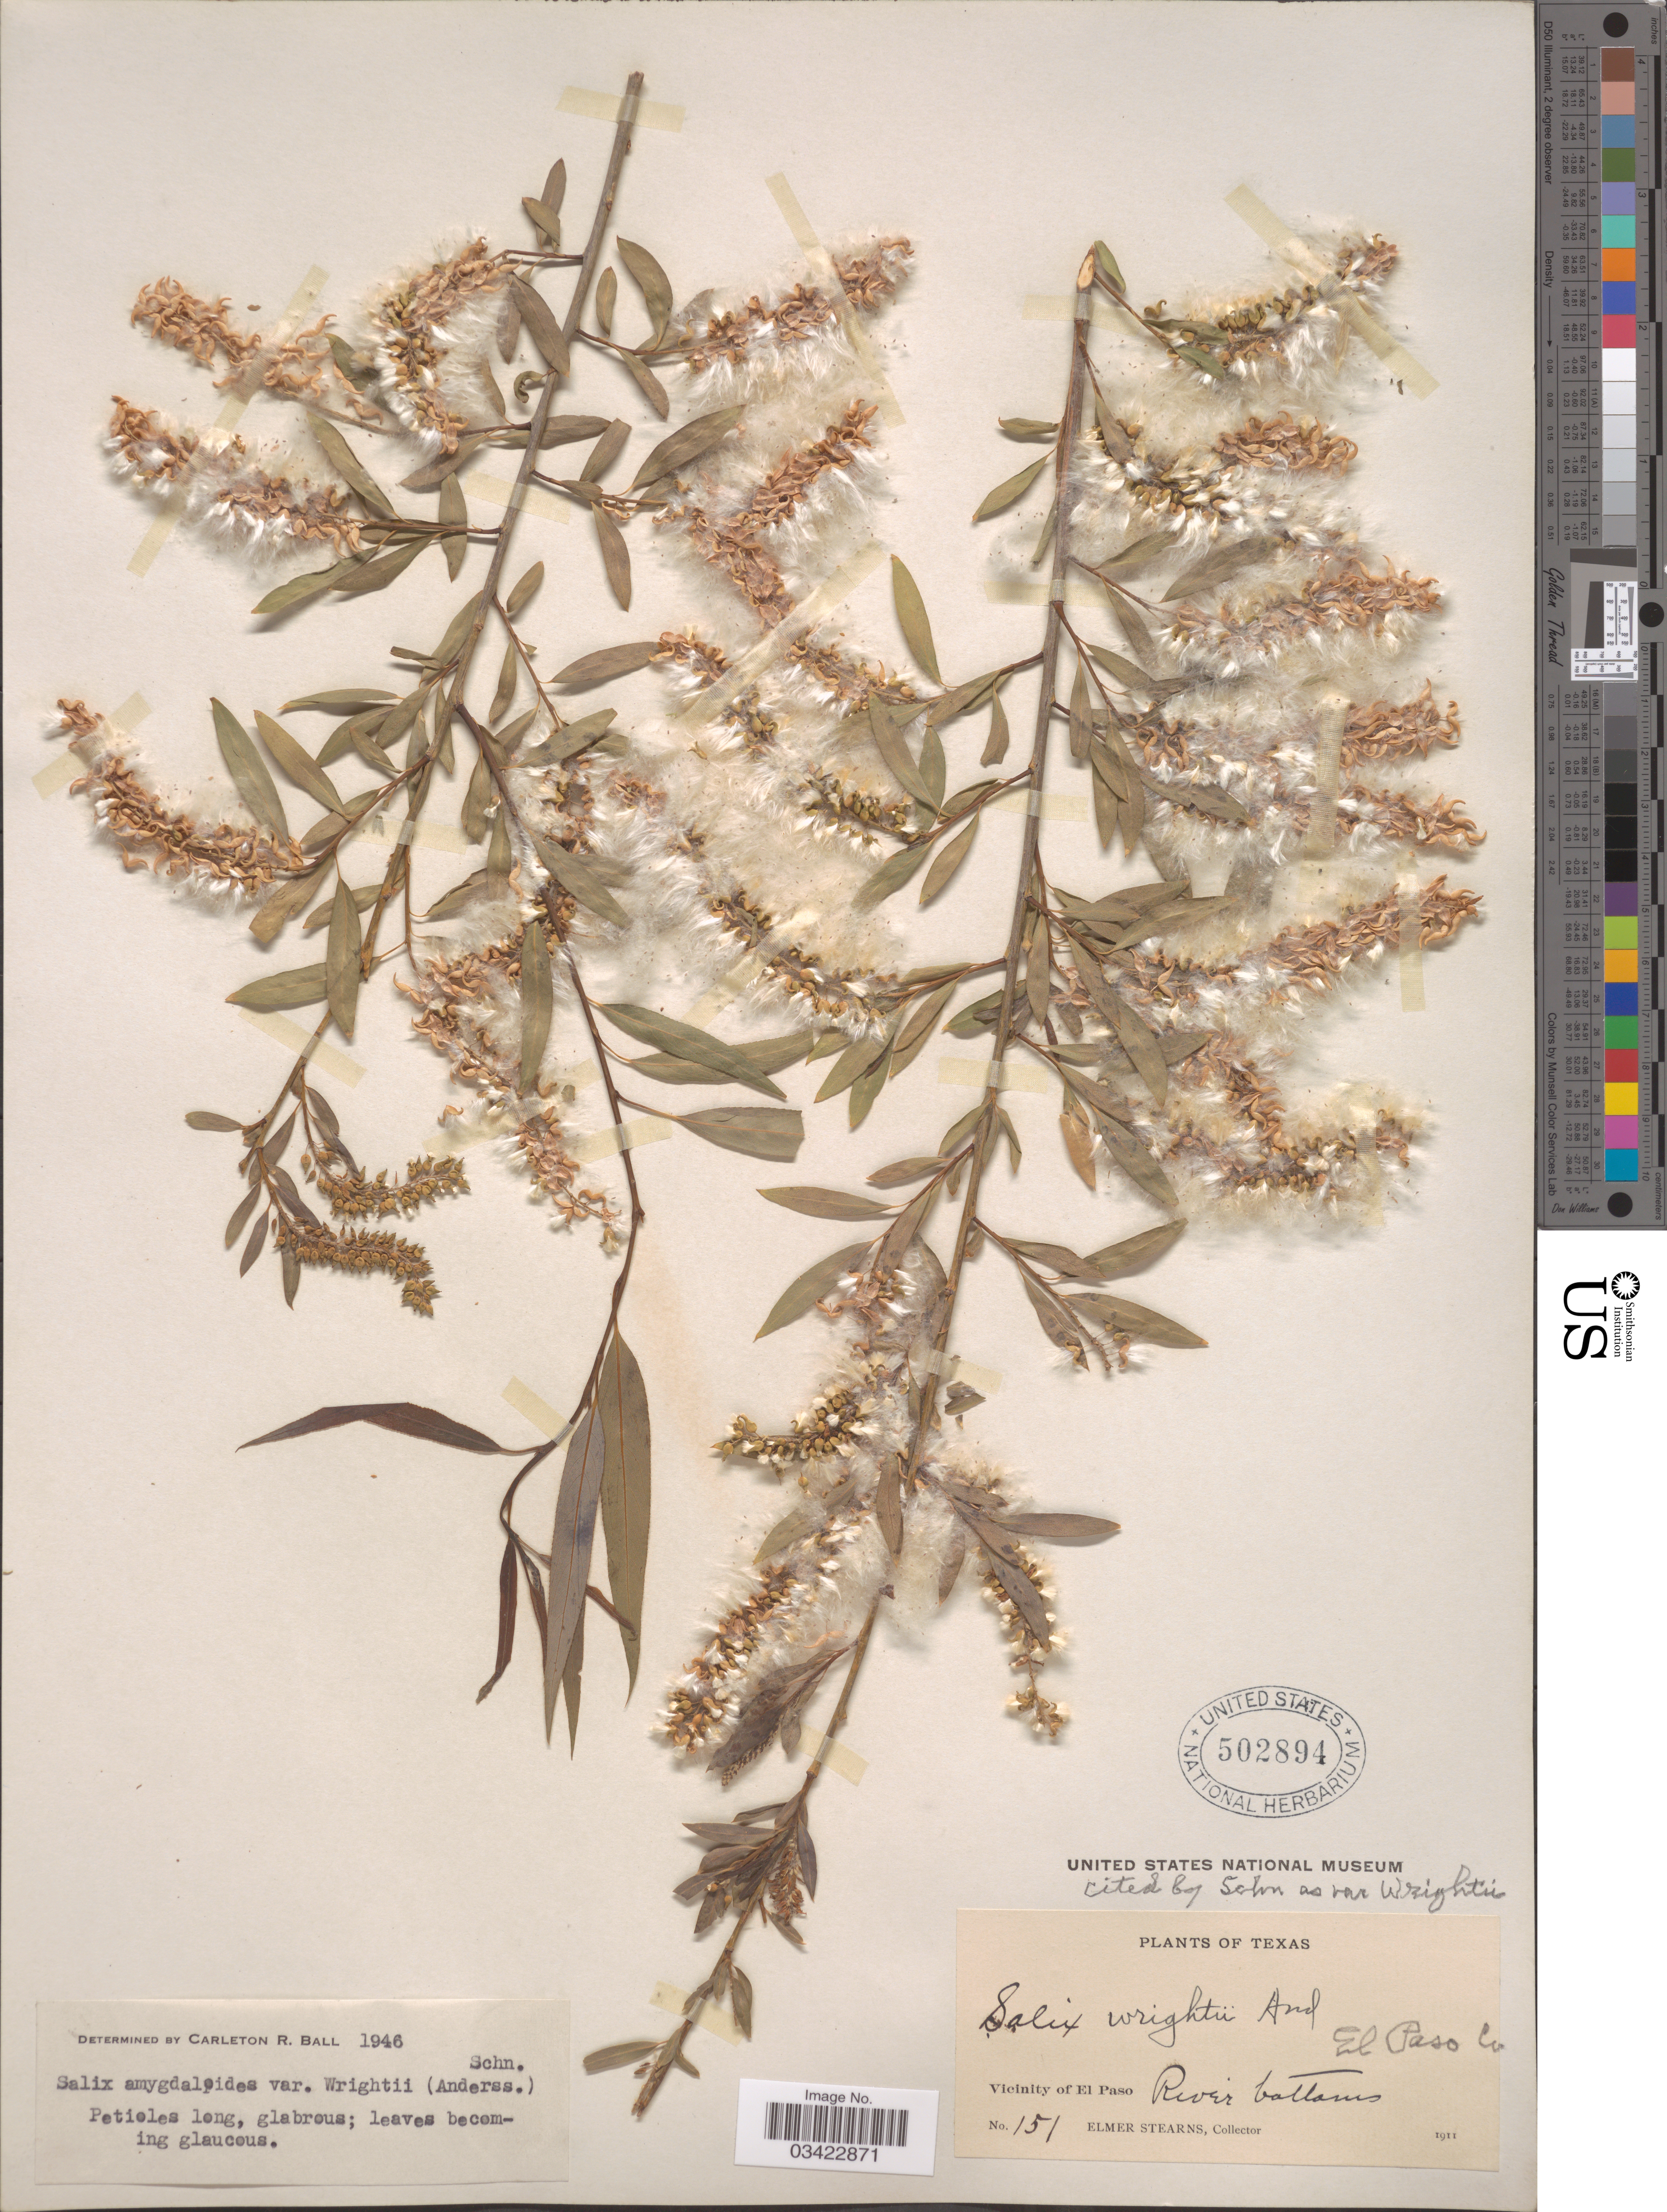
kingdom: Plantae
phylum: Tracheophyta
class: Magnoliopsida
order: Malpighiales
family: Salicaceae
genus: Salix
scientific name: Salix amygdaloides var. wrightii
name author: (Andersson) C.K. Schneid.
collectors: E. Stearns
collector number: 151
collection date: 1911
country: United States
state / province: Texas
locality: Vicinity of El Paso. El Paso Co.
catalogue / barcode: US 502894